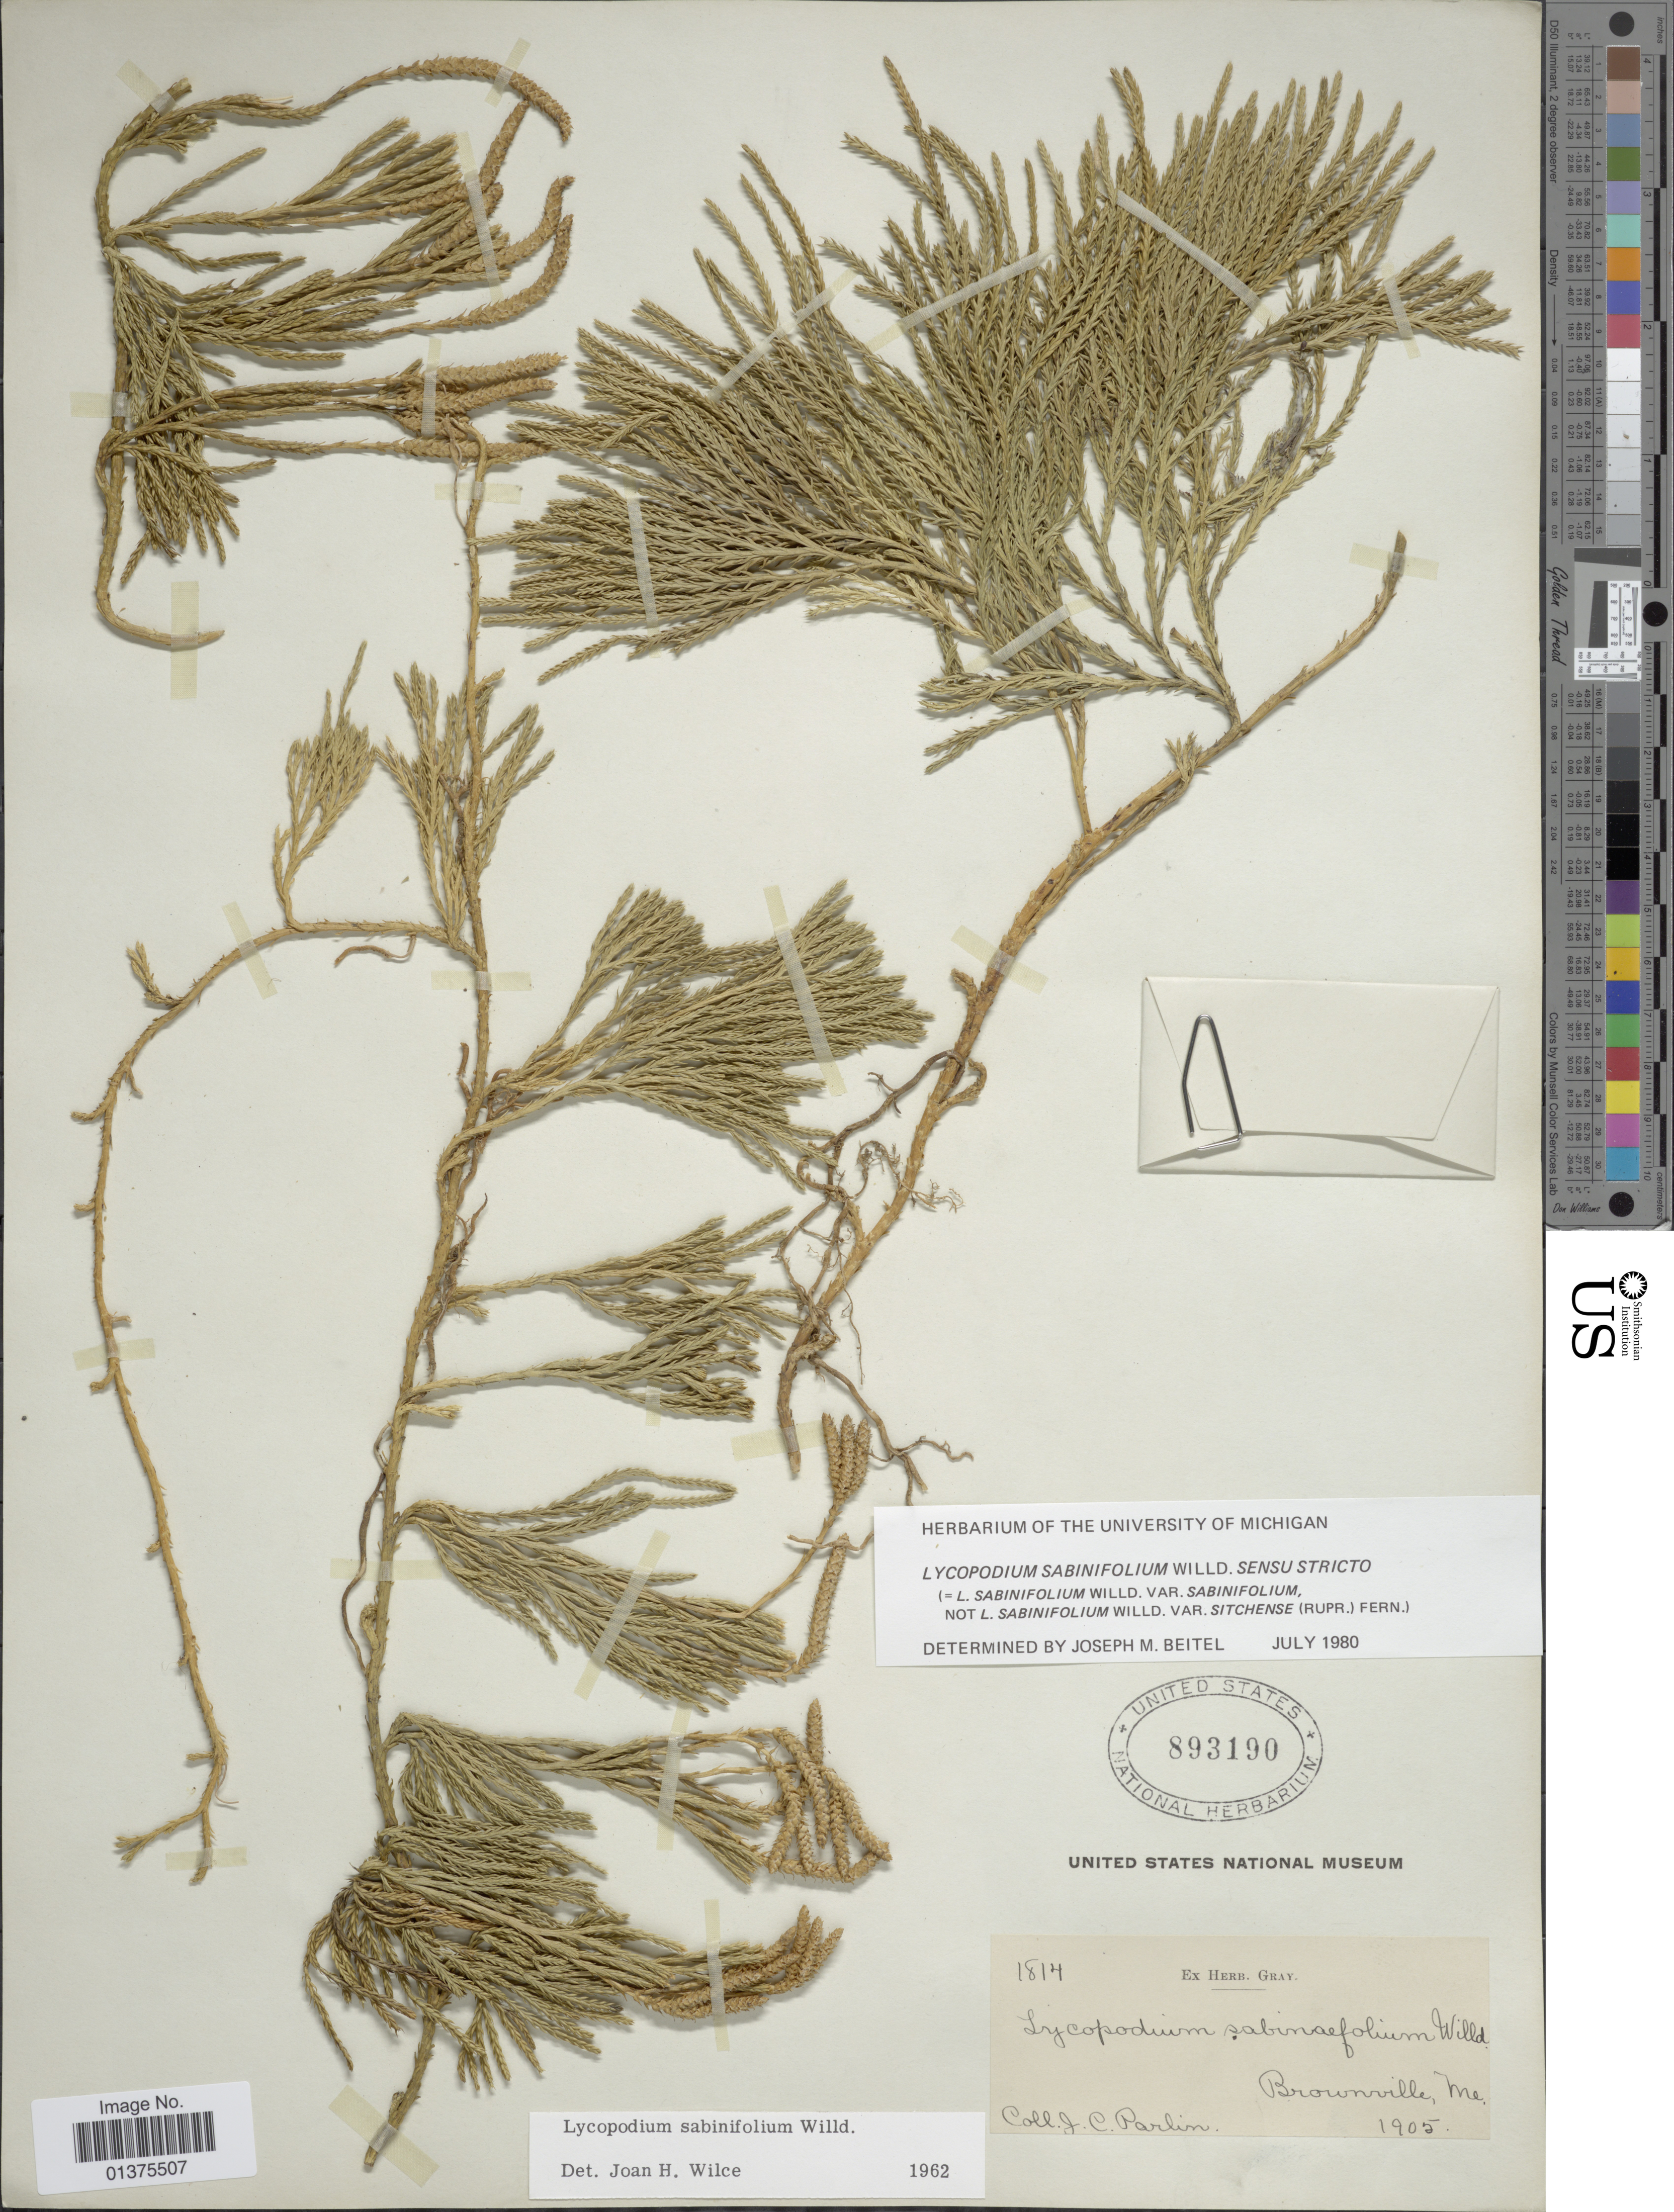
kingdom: Plantae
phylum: Tracheophyta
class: Lycopodiopsida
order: Lycopodiales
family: Lycopodiaceae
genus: Diphasiastrum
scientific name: Diphasiastrum x sabinifolium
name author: (Willd.) Holub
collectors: J. Parlin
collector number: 1814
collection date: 1905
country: United States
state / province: Maine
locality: Brownville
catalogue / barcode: US 893190